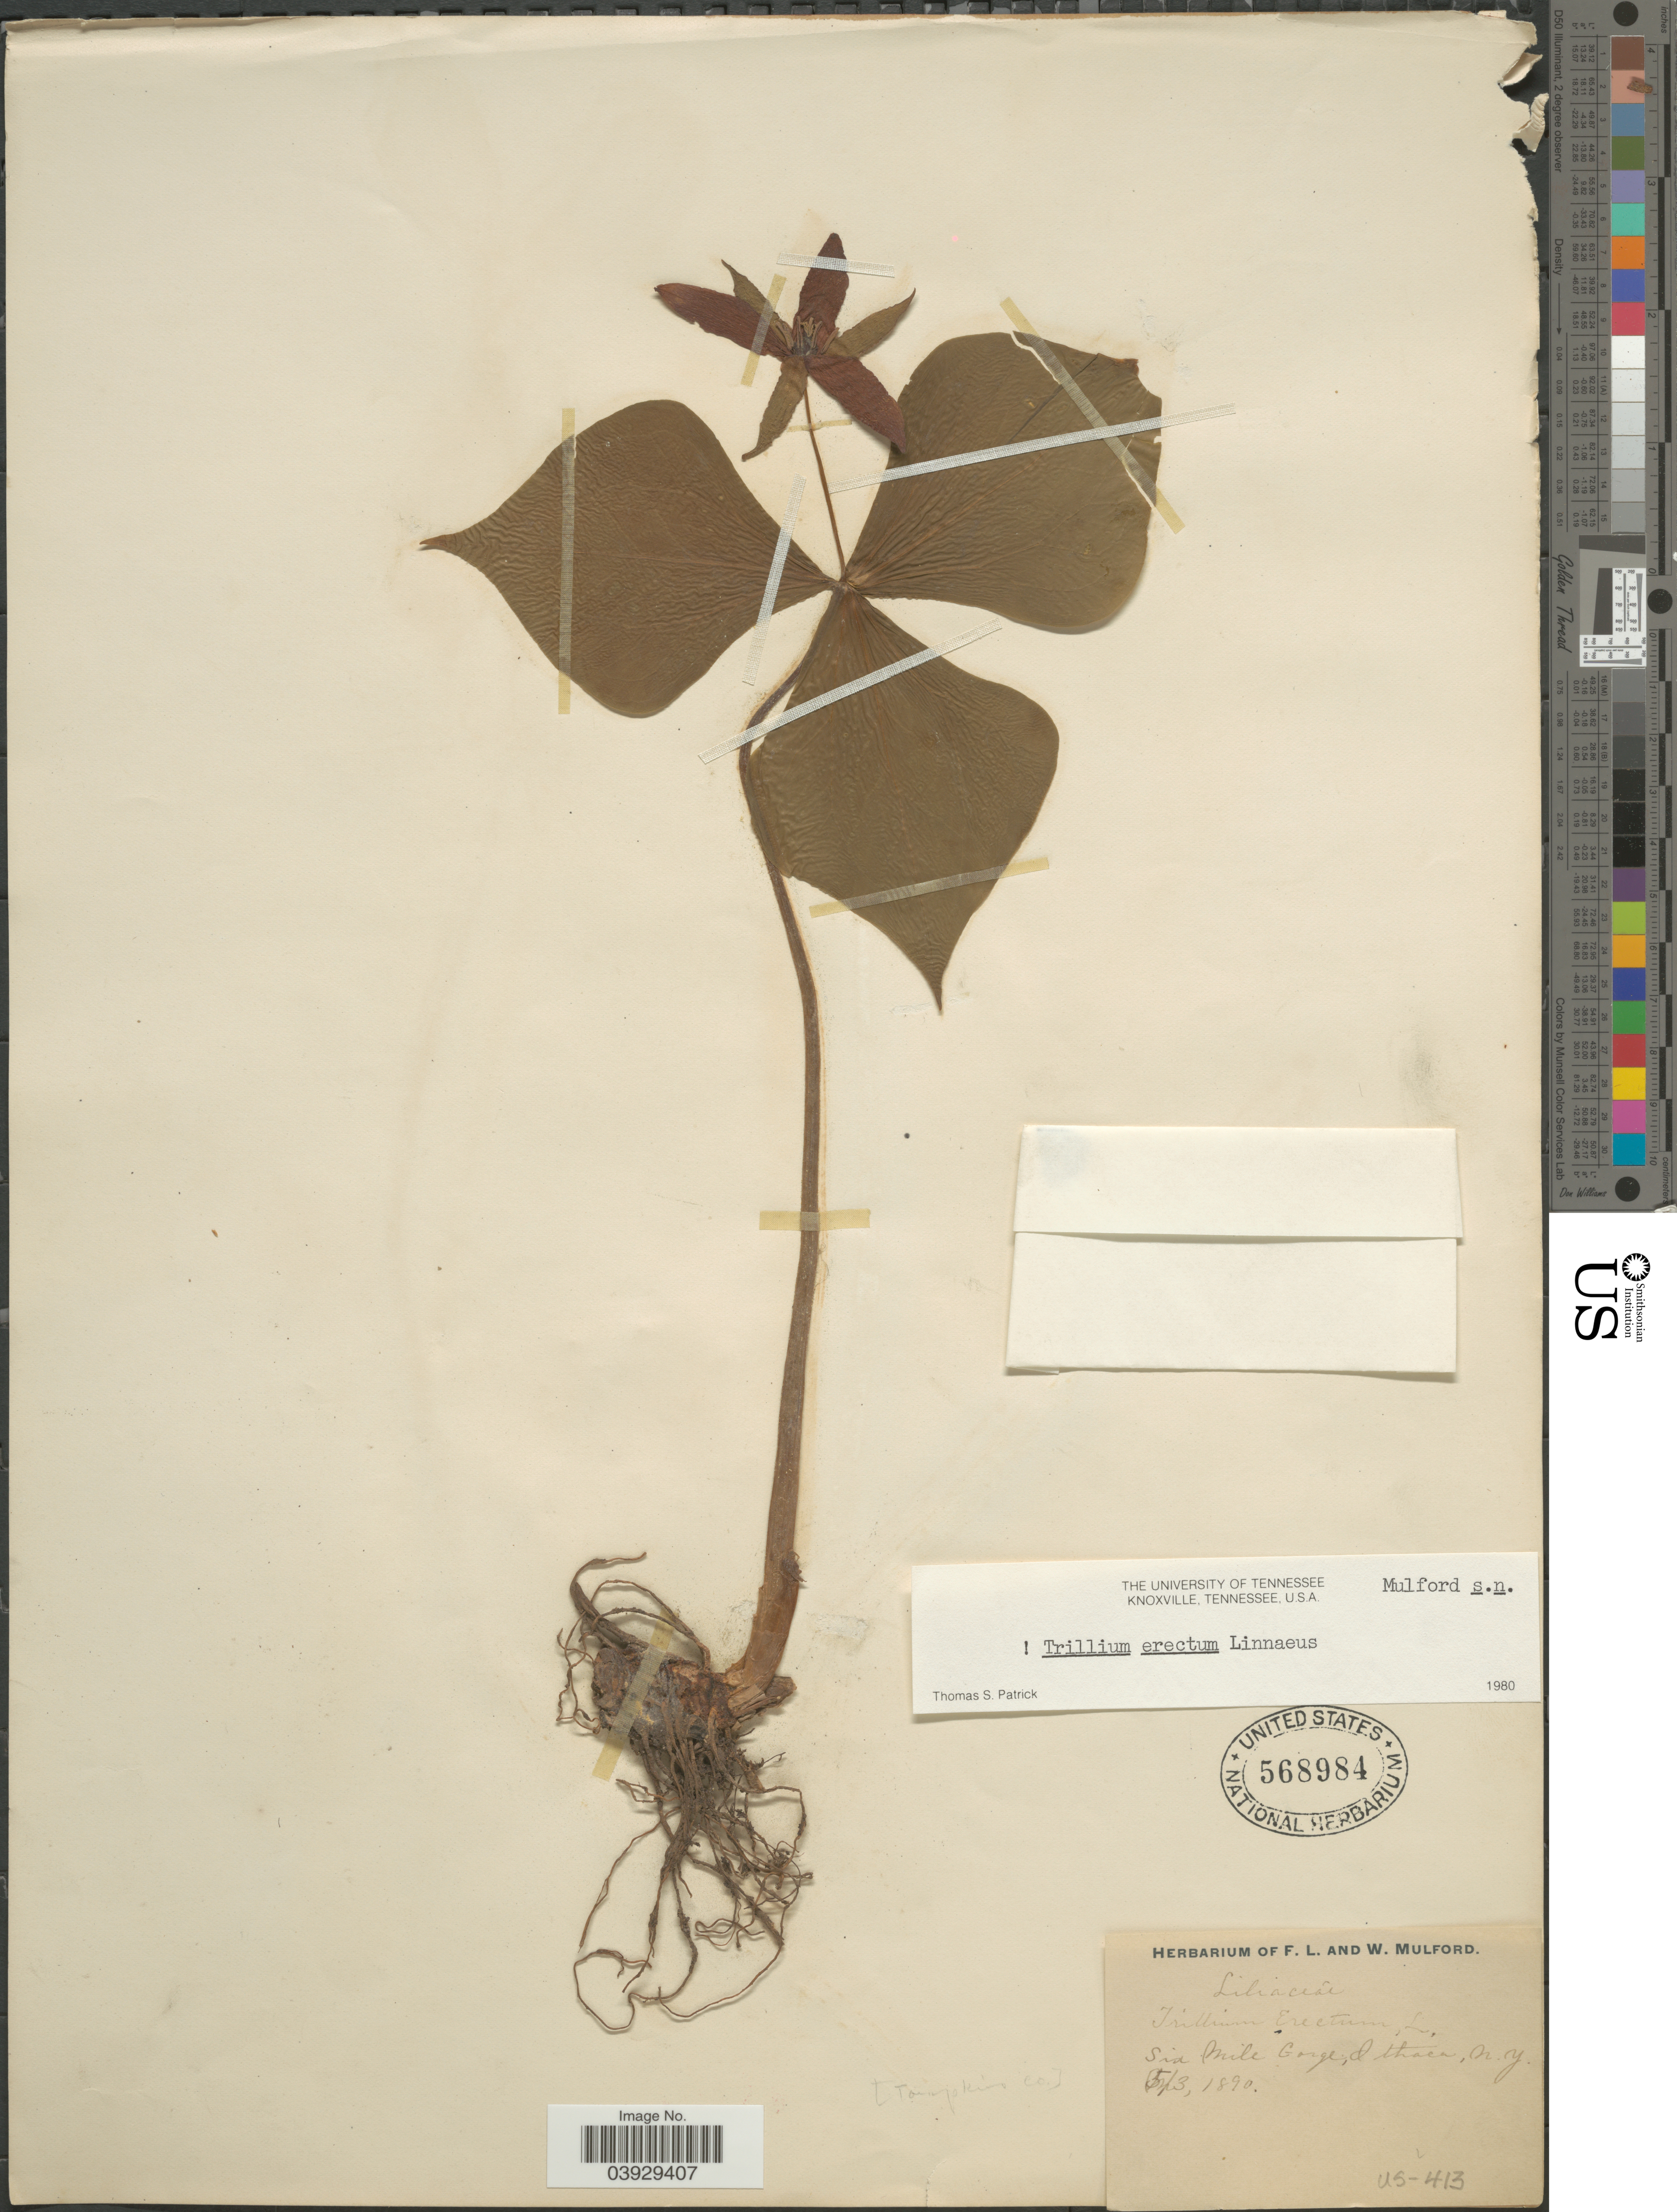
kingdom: Plantae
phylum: Tracheophyta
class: Liliopsida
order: Liliales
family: Melanthiaceae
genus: Trillium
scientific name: Trillium erectum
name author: L.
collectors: ex herb. F. L. and W. Mulford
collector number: US-413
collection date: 1890-05-03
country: United States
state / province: New York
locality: Tompkins Co. Six Mile Gorge, Ithaca.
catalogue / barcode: US 568984